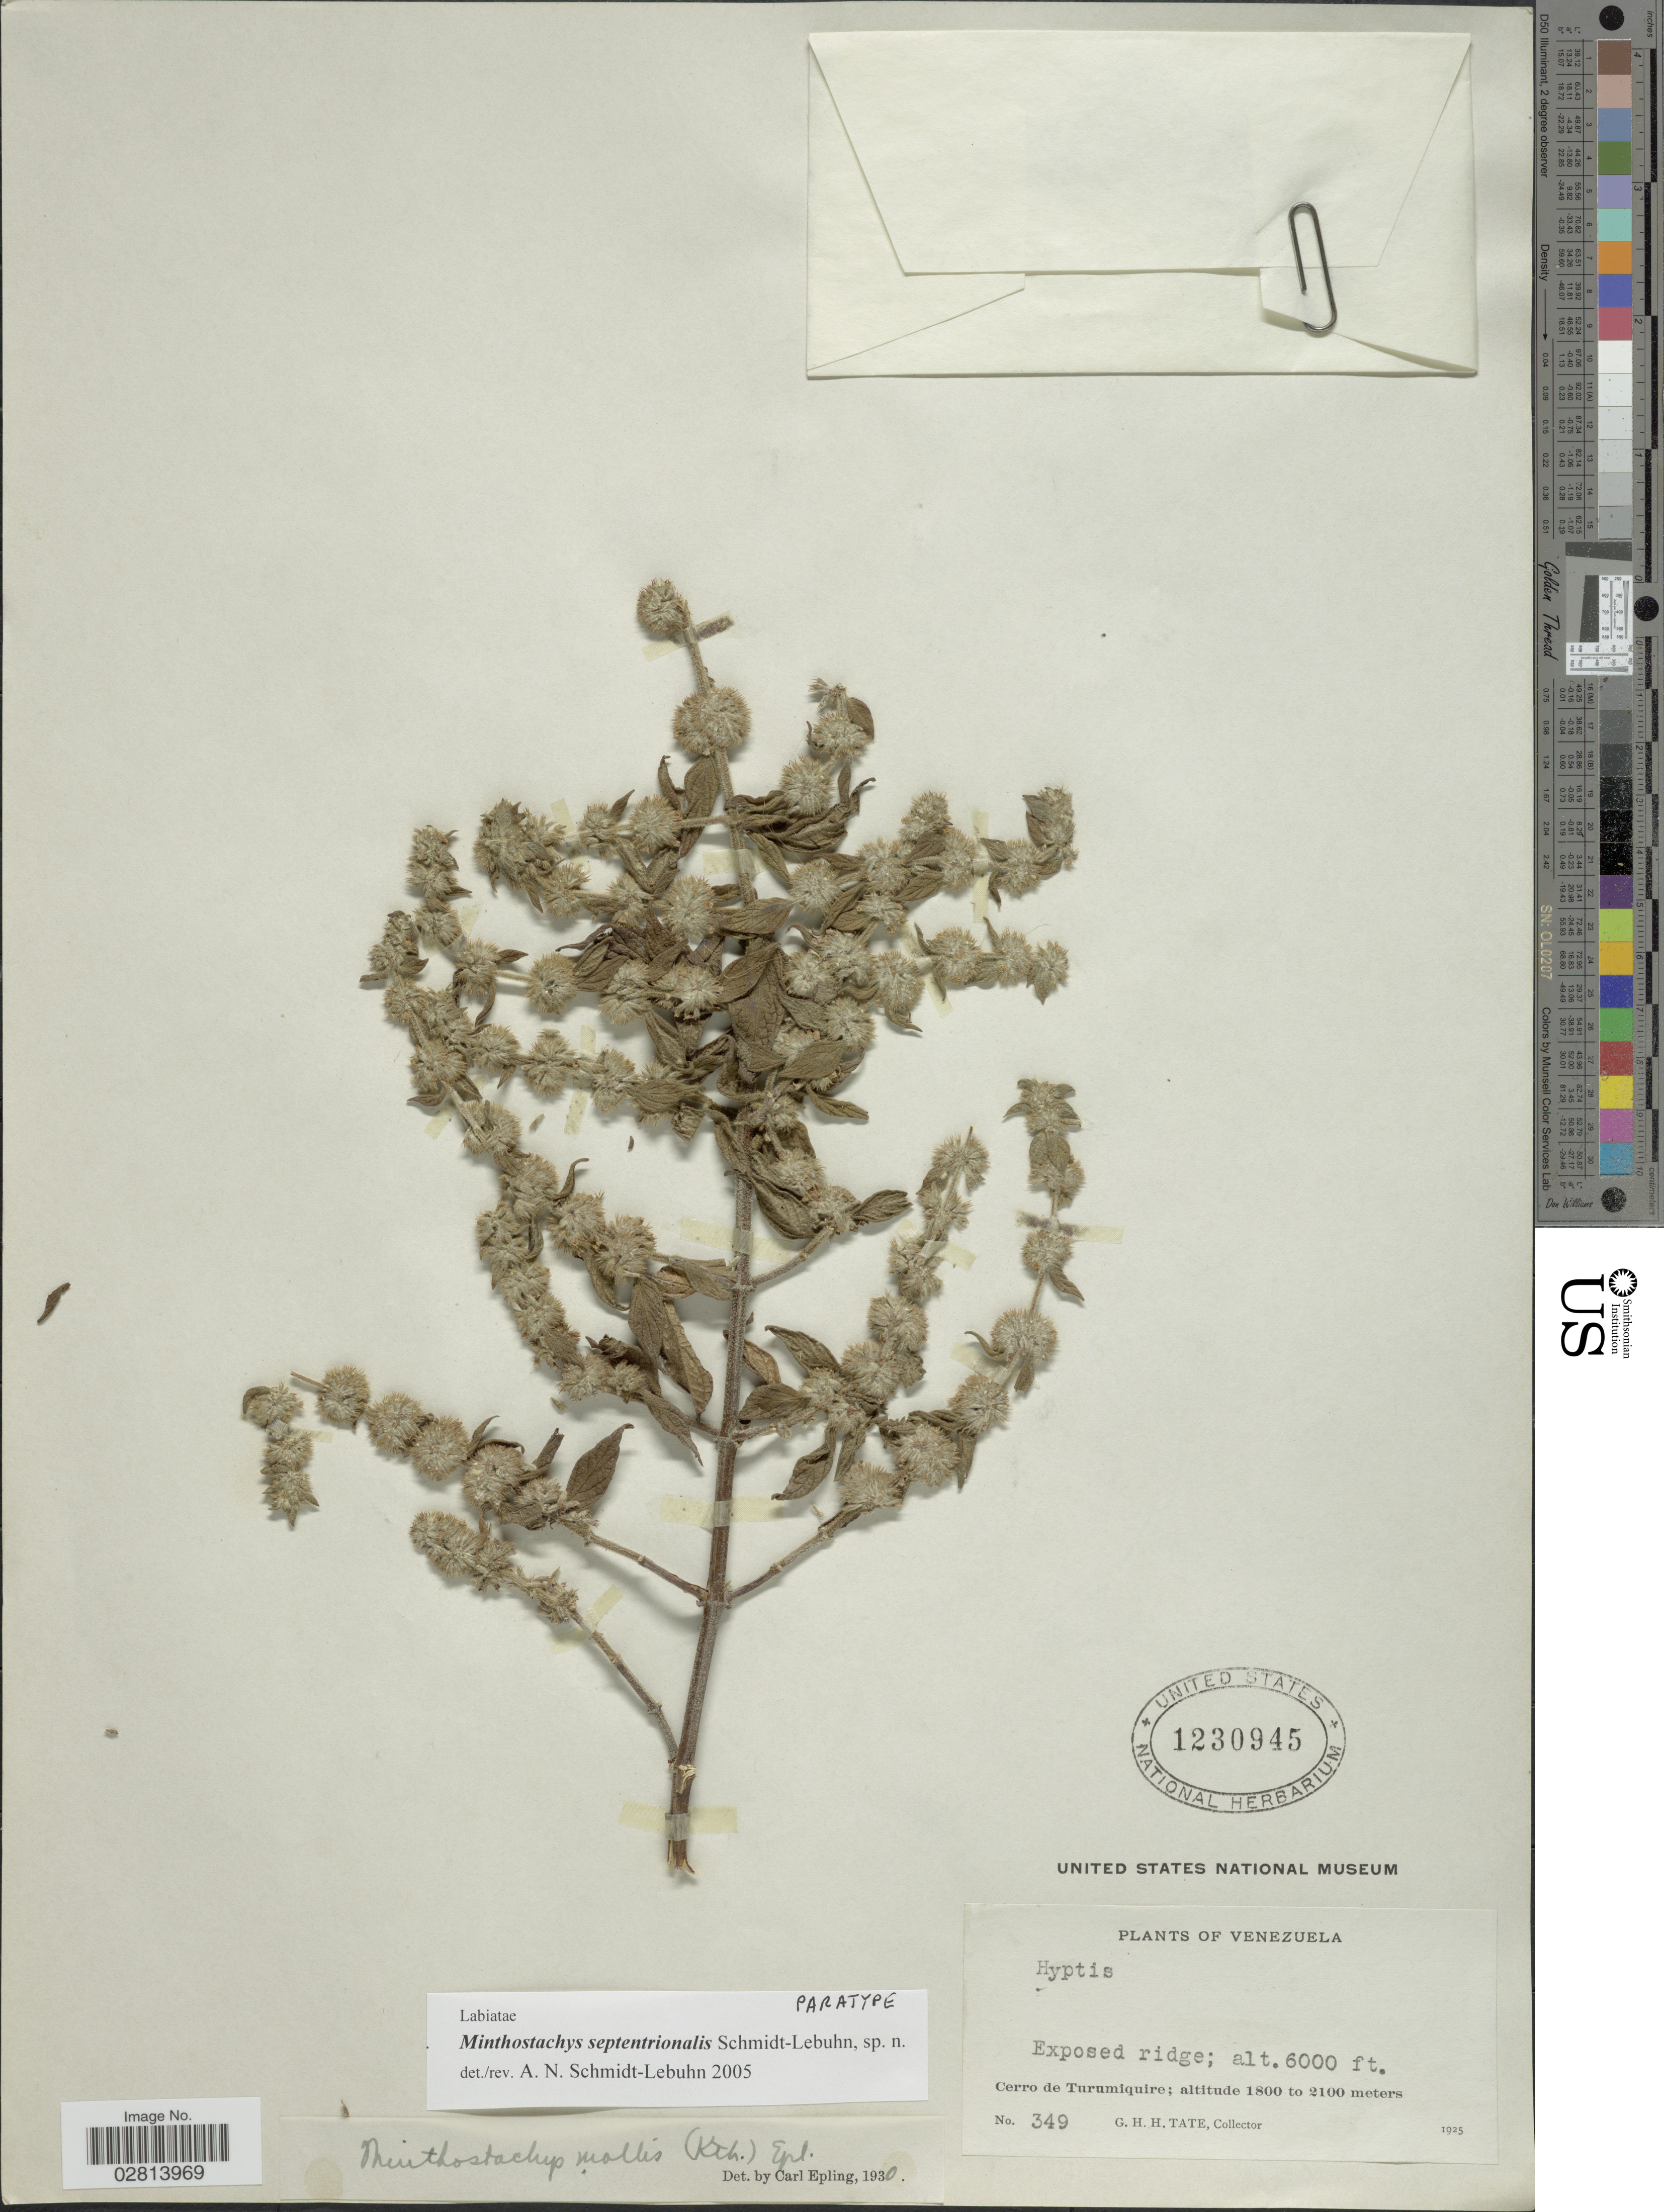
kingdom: Plantae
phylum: Tracheophyta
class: Magnoliopsida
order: Lamiales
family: Lamiaceae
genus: Minthostachys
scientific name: Minthostachys septentrionalis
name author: Schmidt-Leb.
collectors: G. H. H.Tate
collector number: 349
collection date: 1925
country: Venezuela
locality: Cerro de Turumiquire, Exposed ridge.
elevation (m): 1829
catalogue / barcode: US 1230945